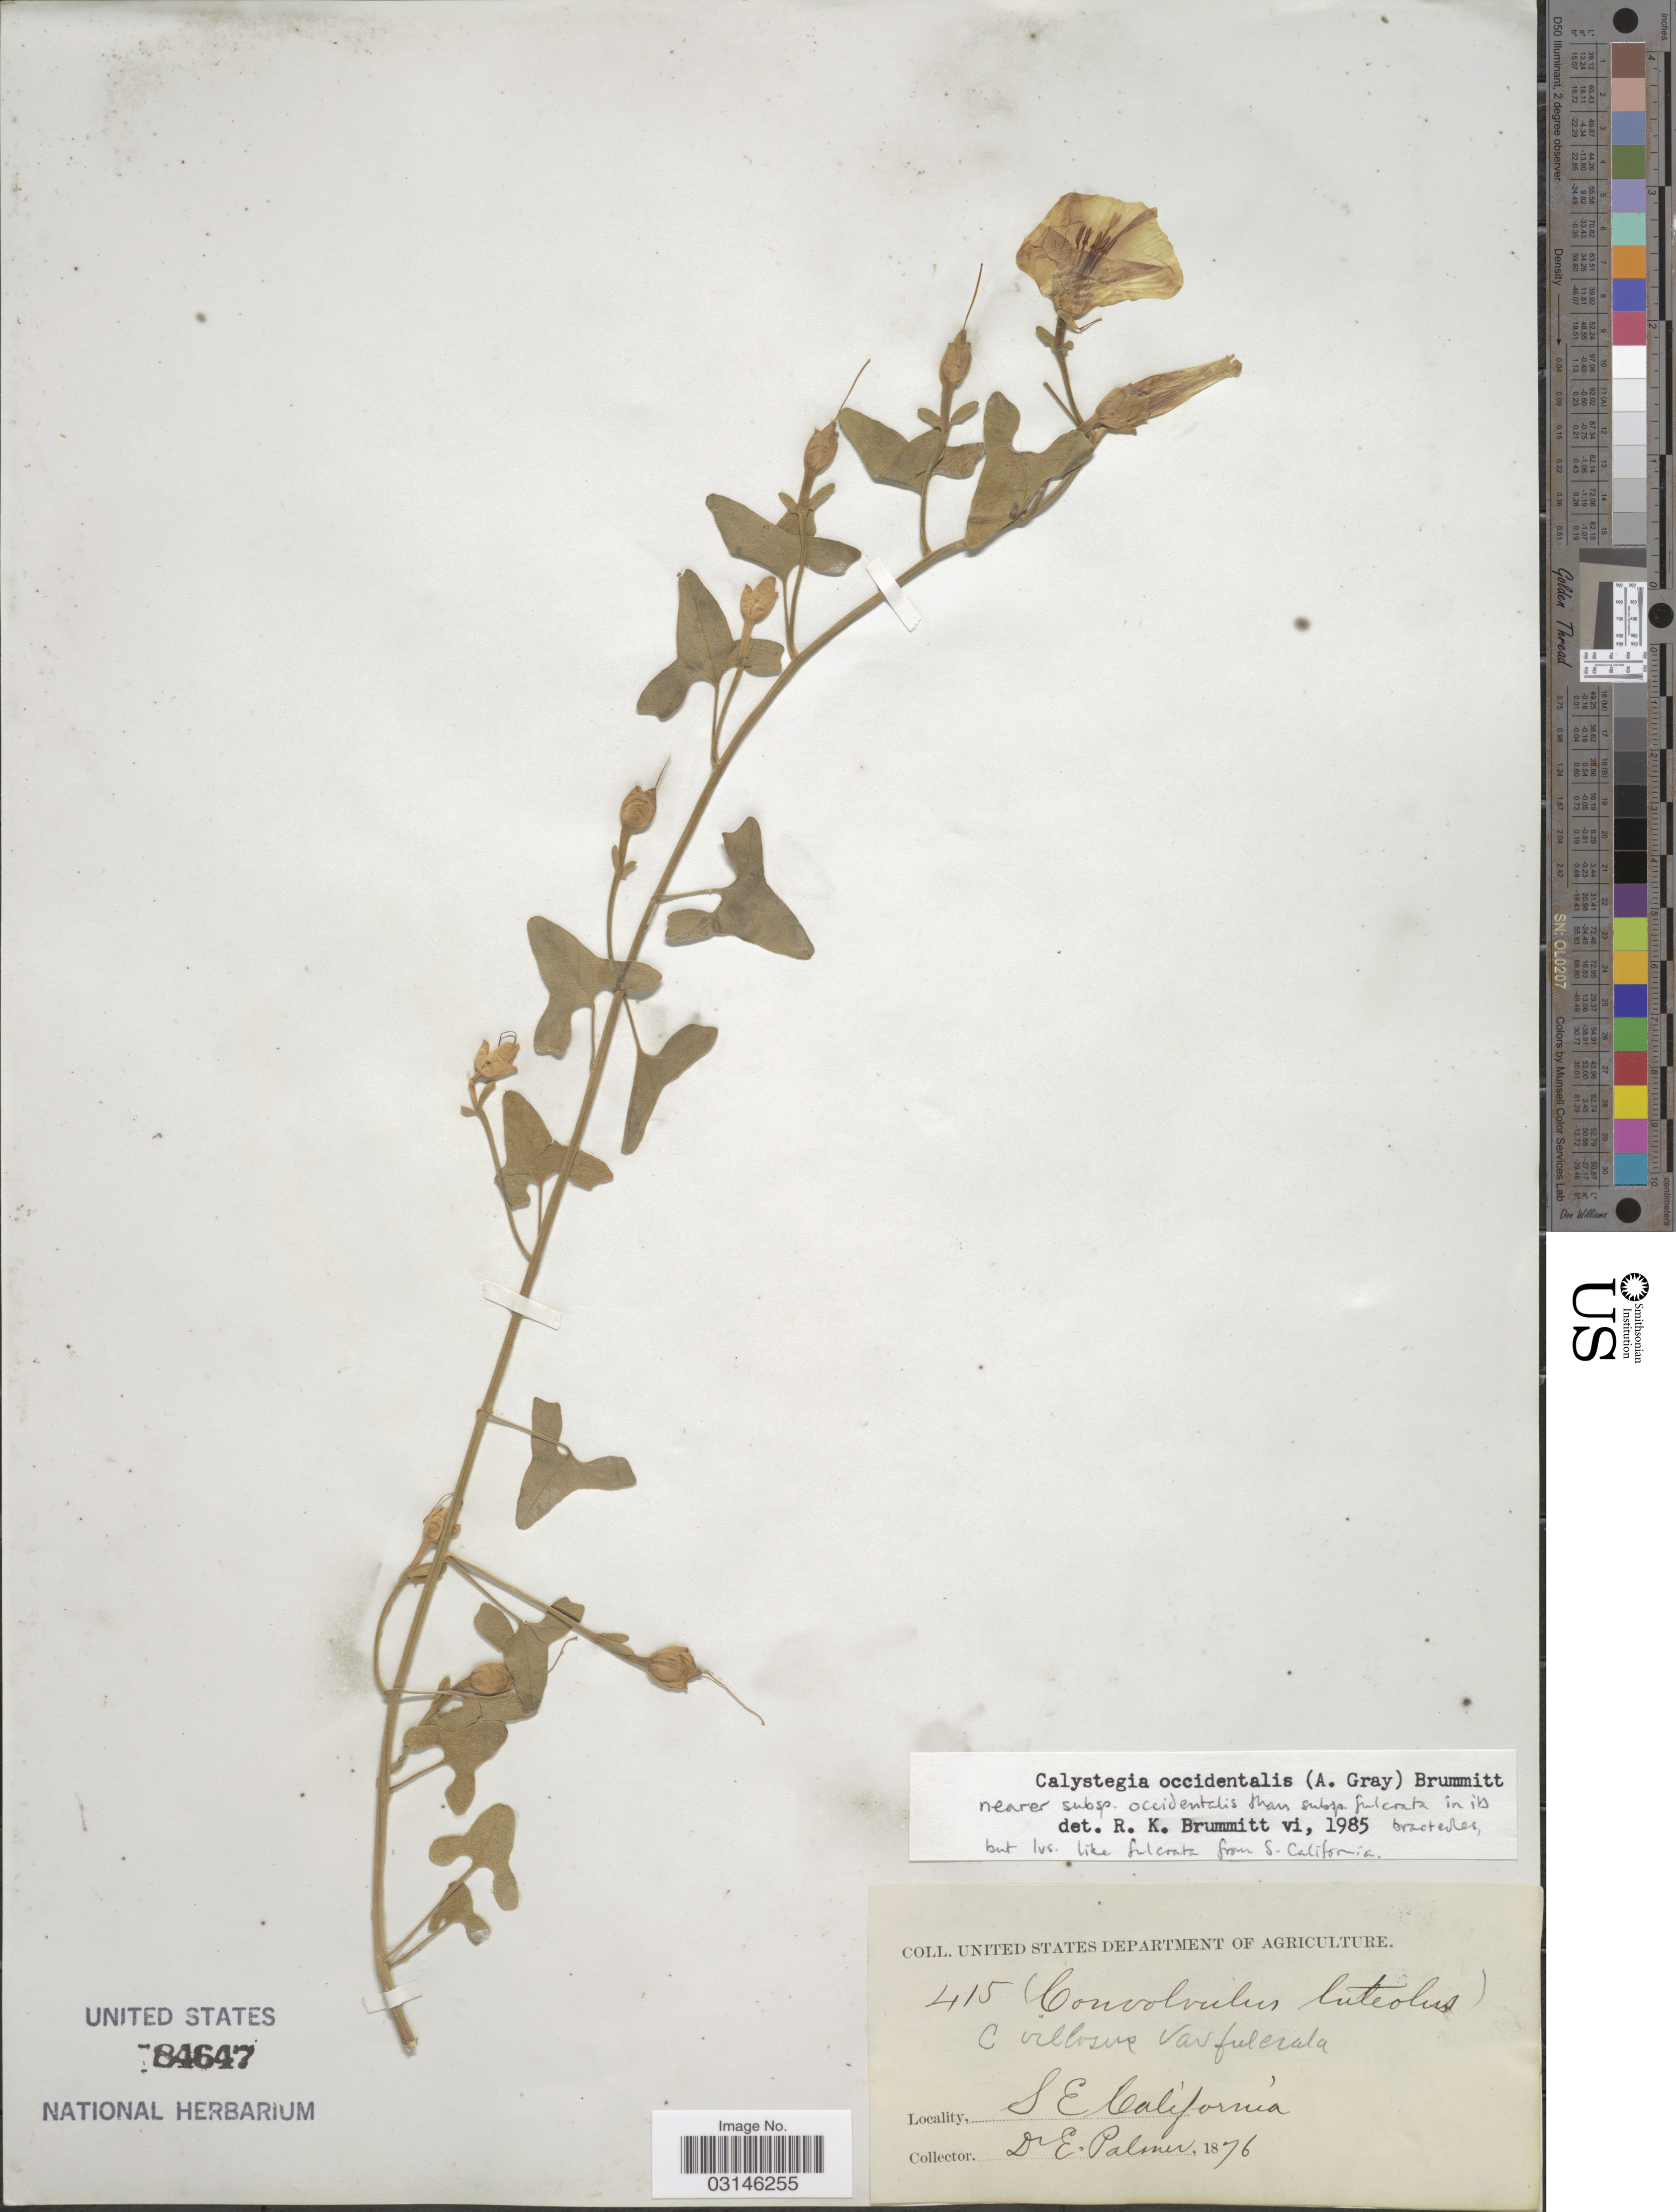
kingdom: Plantae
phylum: Tracheophyta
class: Magnoliopsida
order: Solanales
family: Convolvulaceae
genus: Calystegia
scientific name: Calystegia occidentalis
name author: (A. Gray) Brummitt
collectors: E. Palmer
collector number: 415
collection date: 1876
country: United States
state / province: California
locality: S.E. California.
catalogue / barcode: US 84647